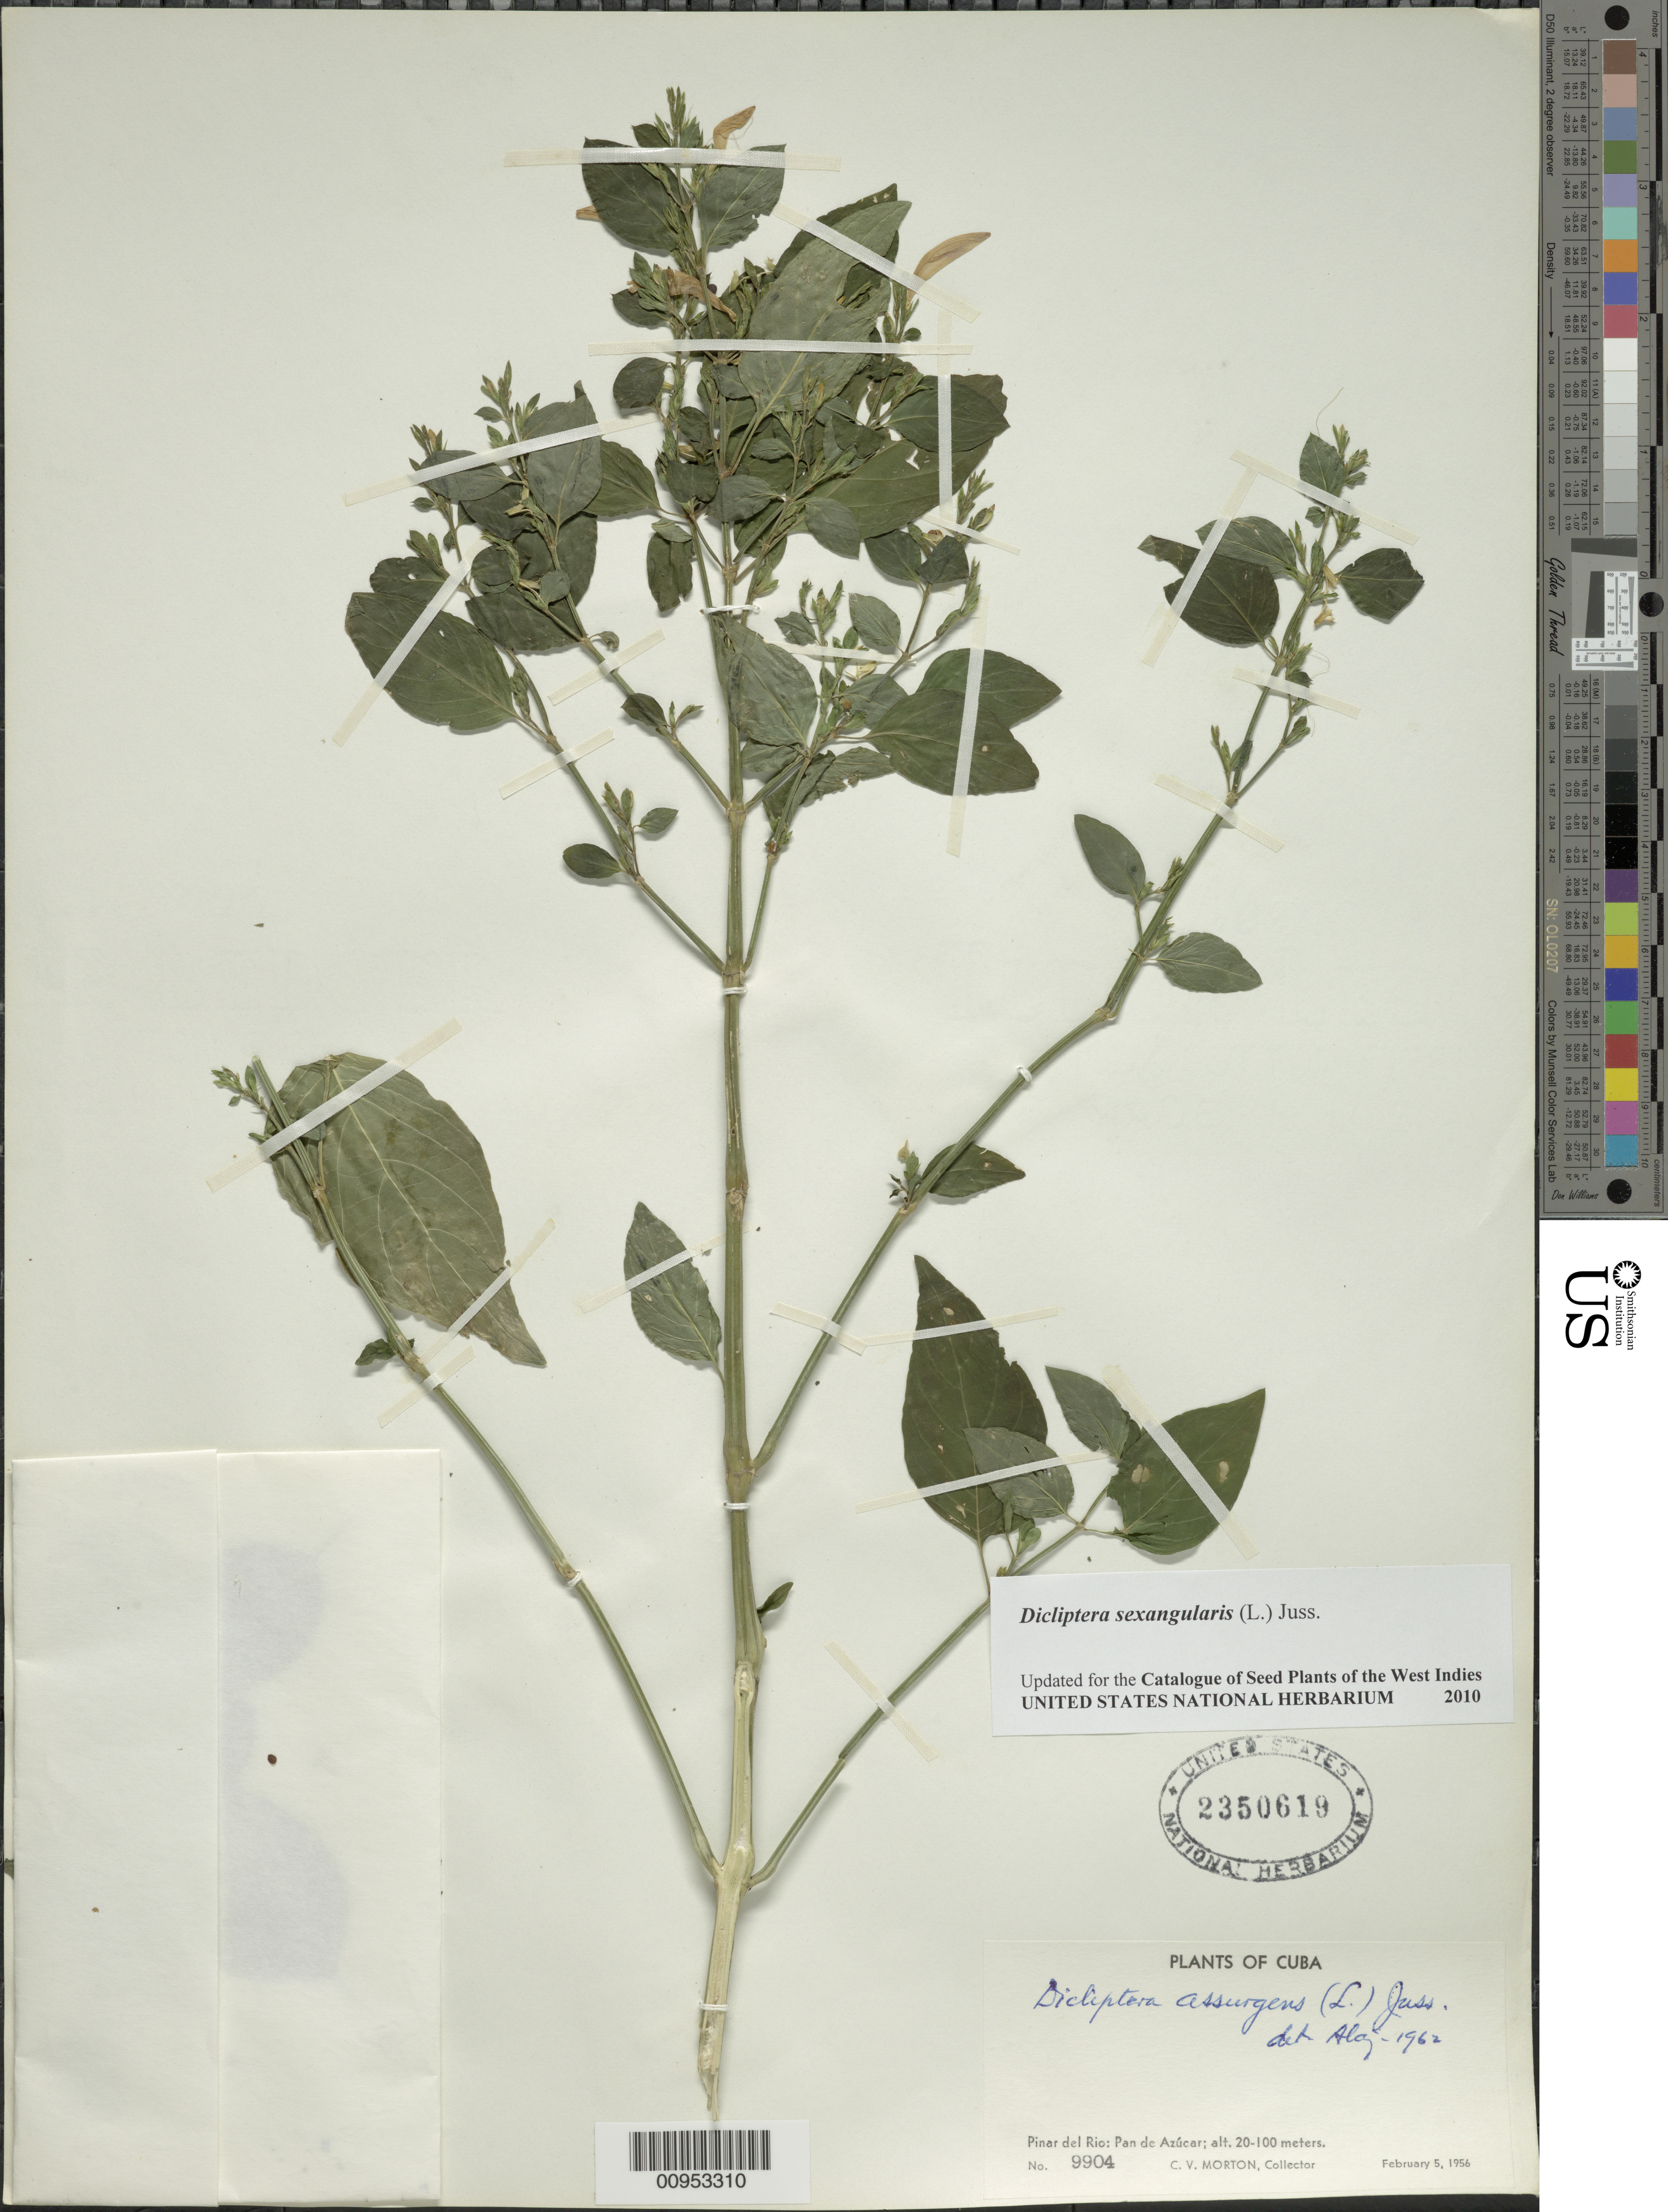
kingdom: Plantae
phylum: Tracheophyta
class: Magnoliopsida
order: Lamiales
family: Acanthaceae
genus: Dicliptera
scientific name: Dicliptera sexangularis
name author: (L.) Juss.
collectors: C. V. Morton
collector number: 9904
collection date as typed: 05 Feb 1956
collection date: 1956-02-05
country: Cuba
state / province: Pinar del Rio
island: Cuba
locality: Pan de Azúcar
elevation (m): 20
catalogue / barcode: US 2350619